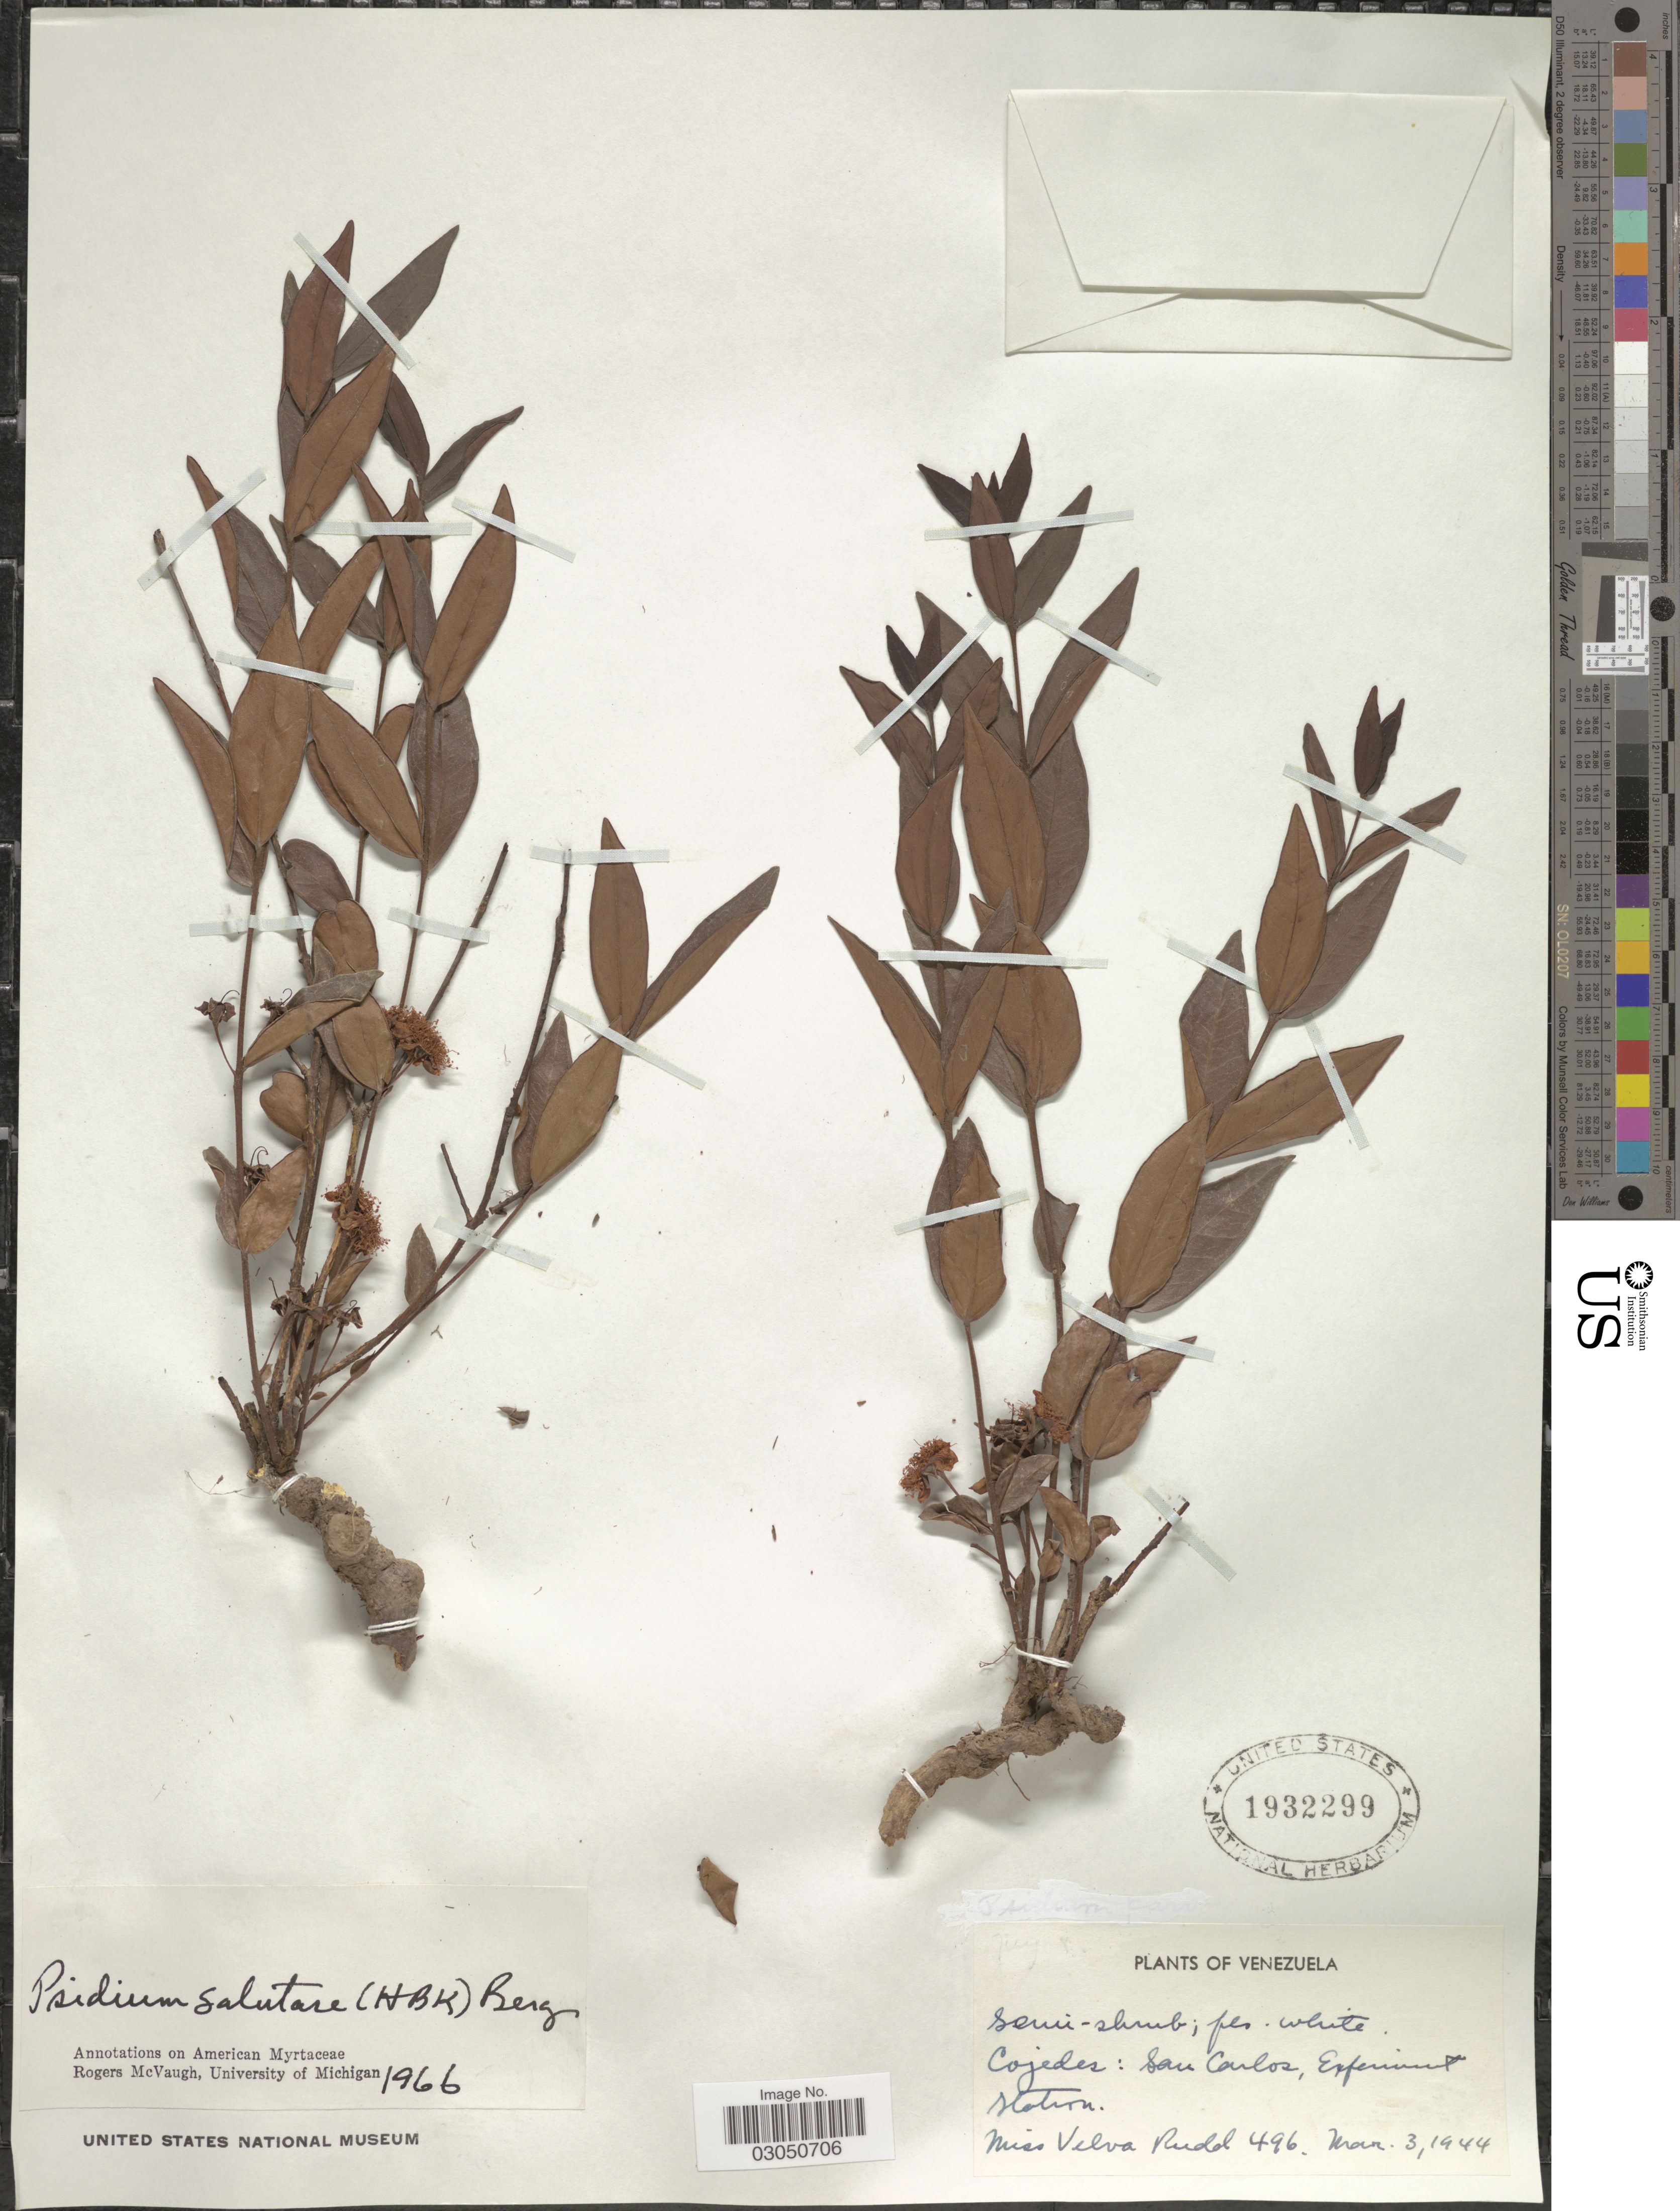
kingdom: Plantae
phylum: Tracheophyta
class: Magnoliopsida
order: Myrtales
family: Myrtaceae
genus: Psidium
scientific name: Psidium salutare var. salutare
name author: (Kunth) O. Berg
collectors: V. E. Rudd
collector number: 496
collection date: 1944-03-03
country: Venezuela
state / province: Cojedes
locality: San Carlos, Experiment Station.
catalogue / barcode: US 1932299